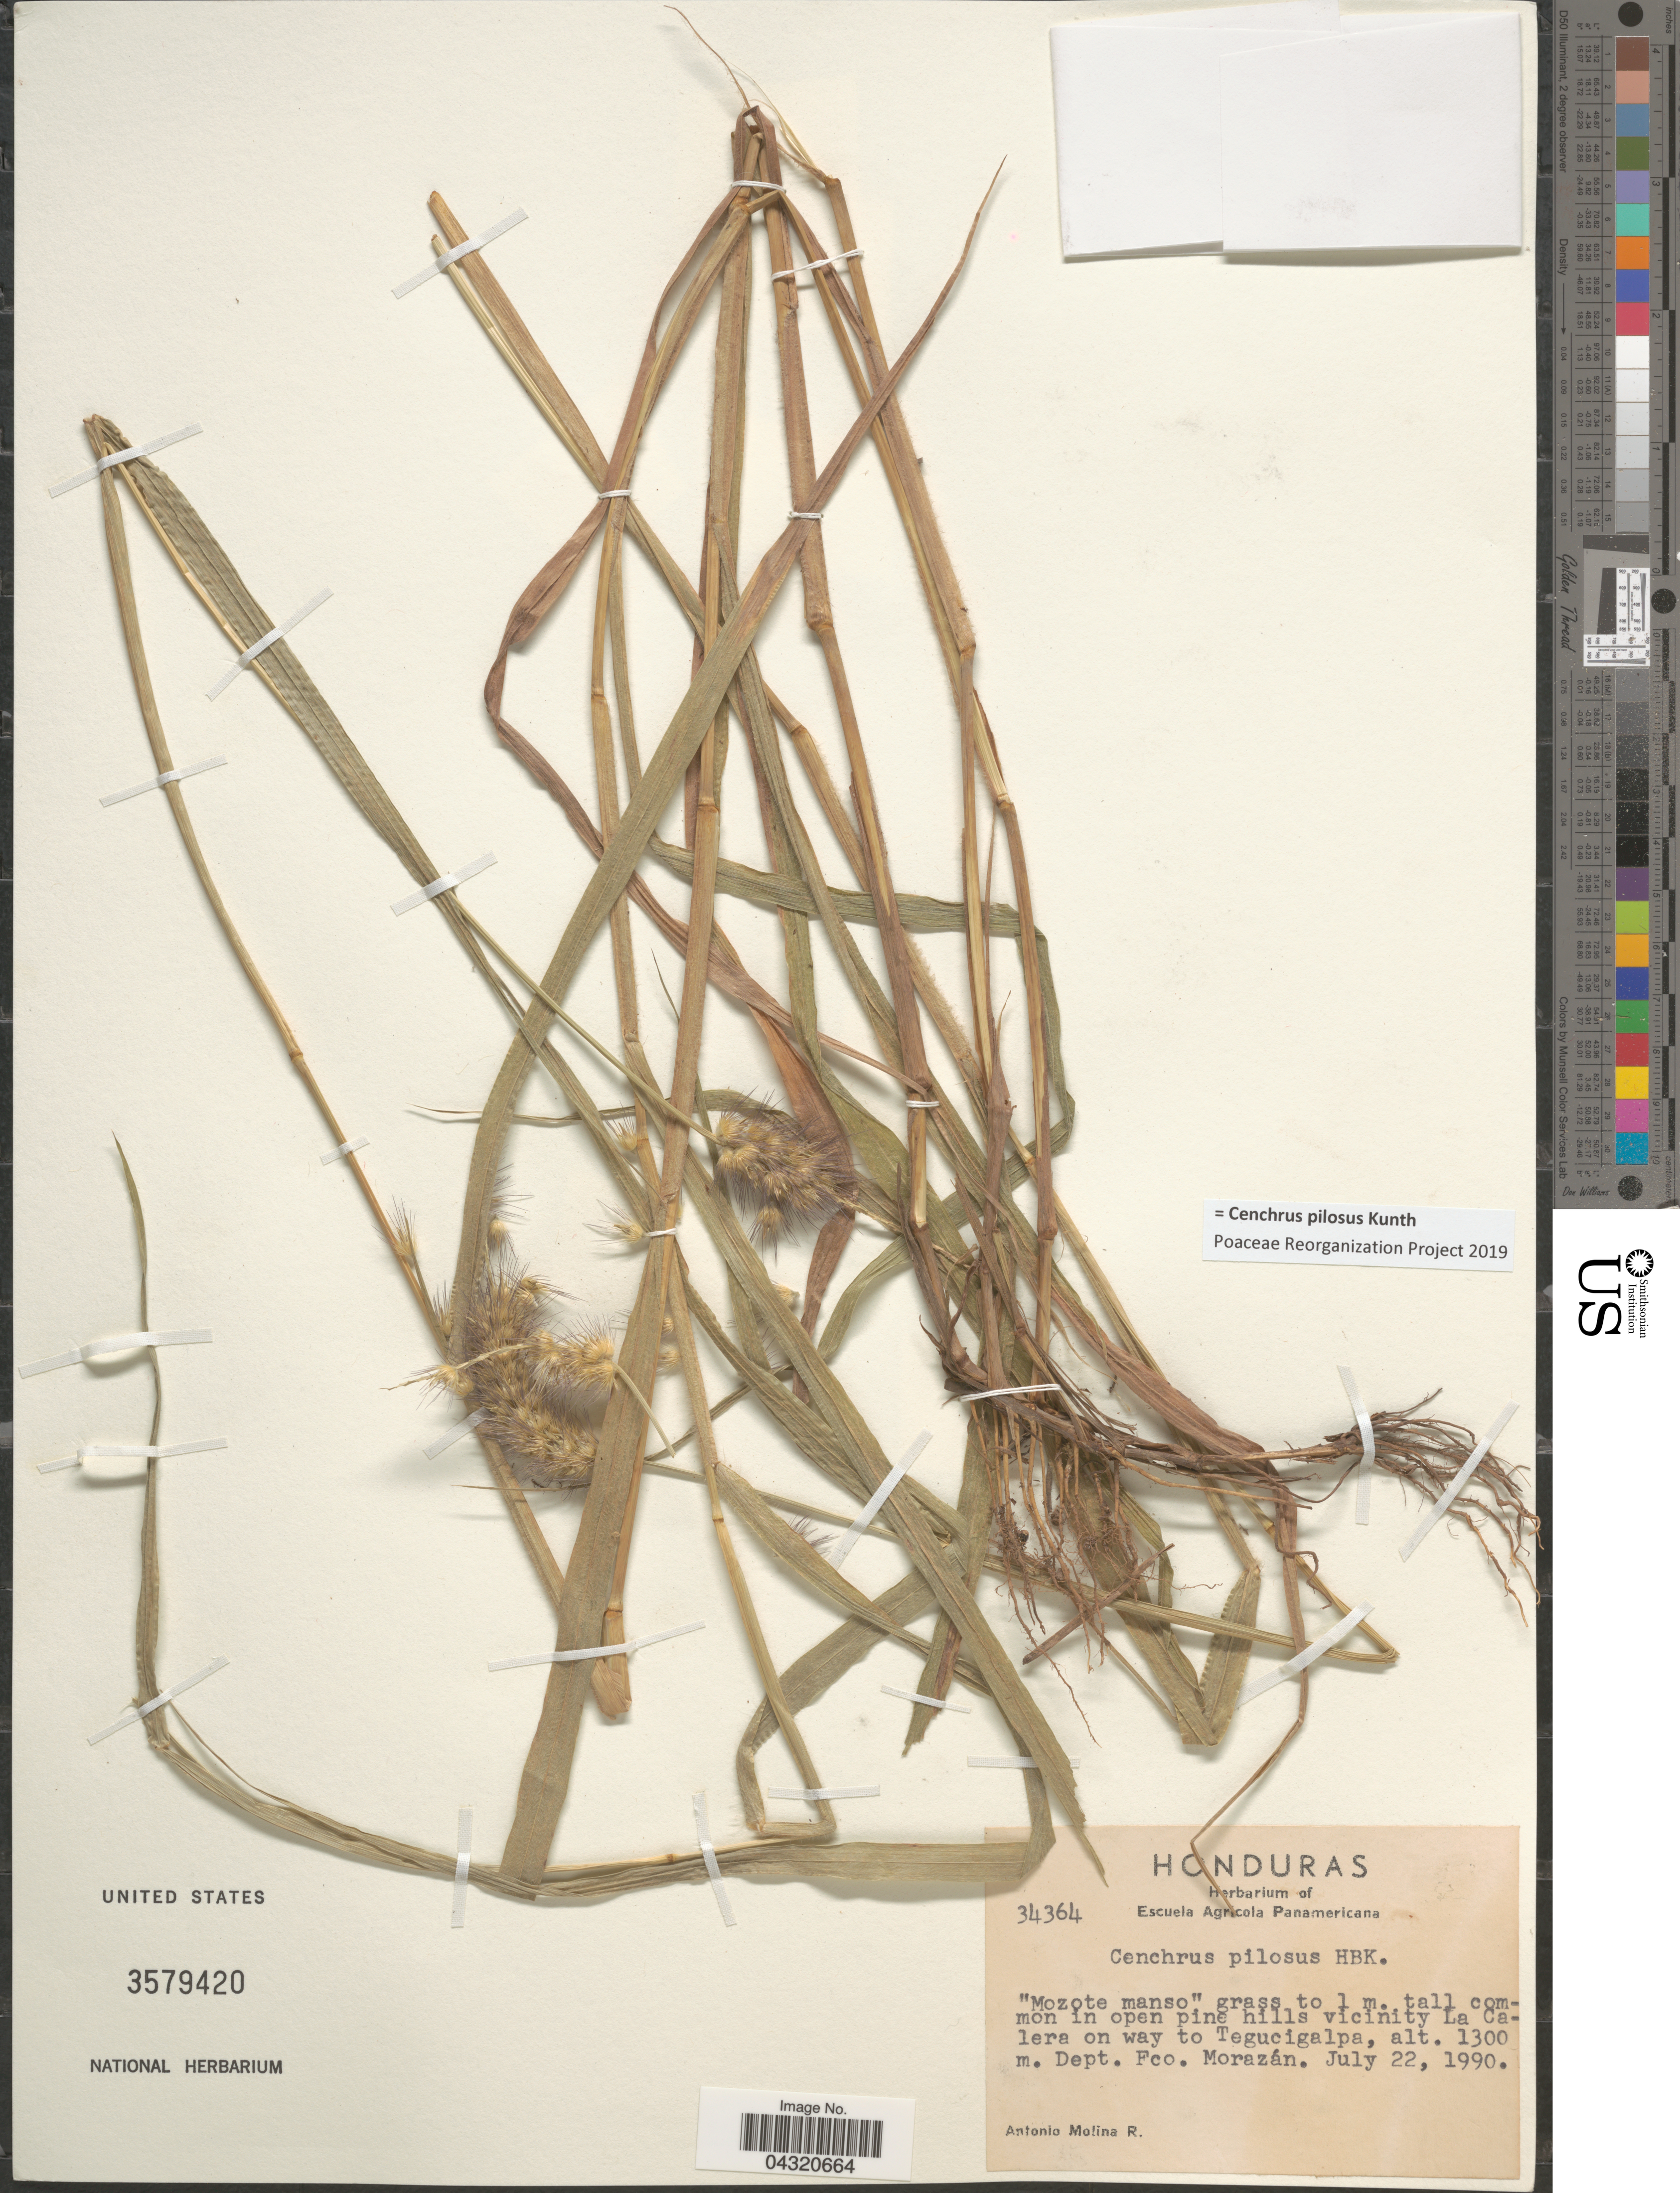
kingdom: Plantae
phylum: Tracheophyta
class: Liliopsida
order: Poales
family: Poaceae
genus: Cenchrus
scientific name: Cenchrus pilosus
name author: Kunth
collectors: A. Molina R.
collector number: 34364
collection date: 1990-07-22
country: Honduras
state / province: Fco. Morazán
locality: In open pine hills vicinity La Calera on way to Tegucigalpa. Dept. Fco. Morazán.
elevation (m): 1300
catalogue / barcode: US 3579420